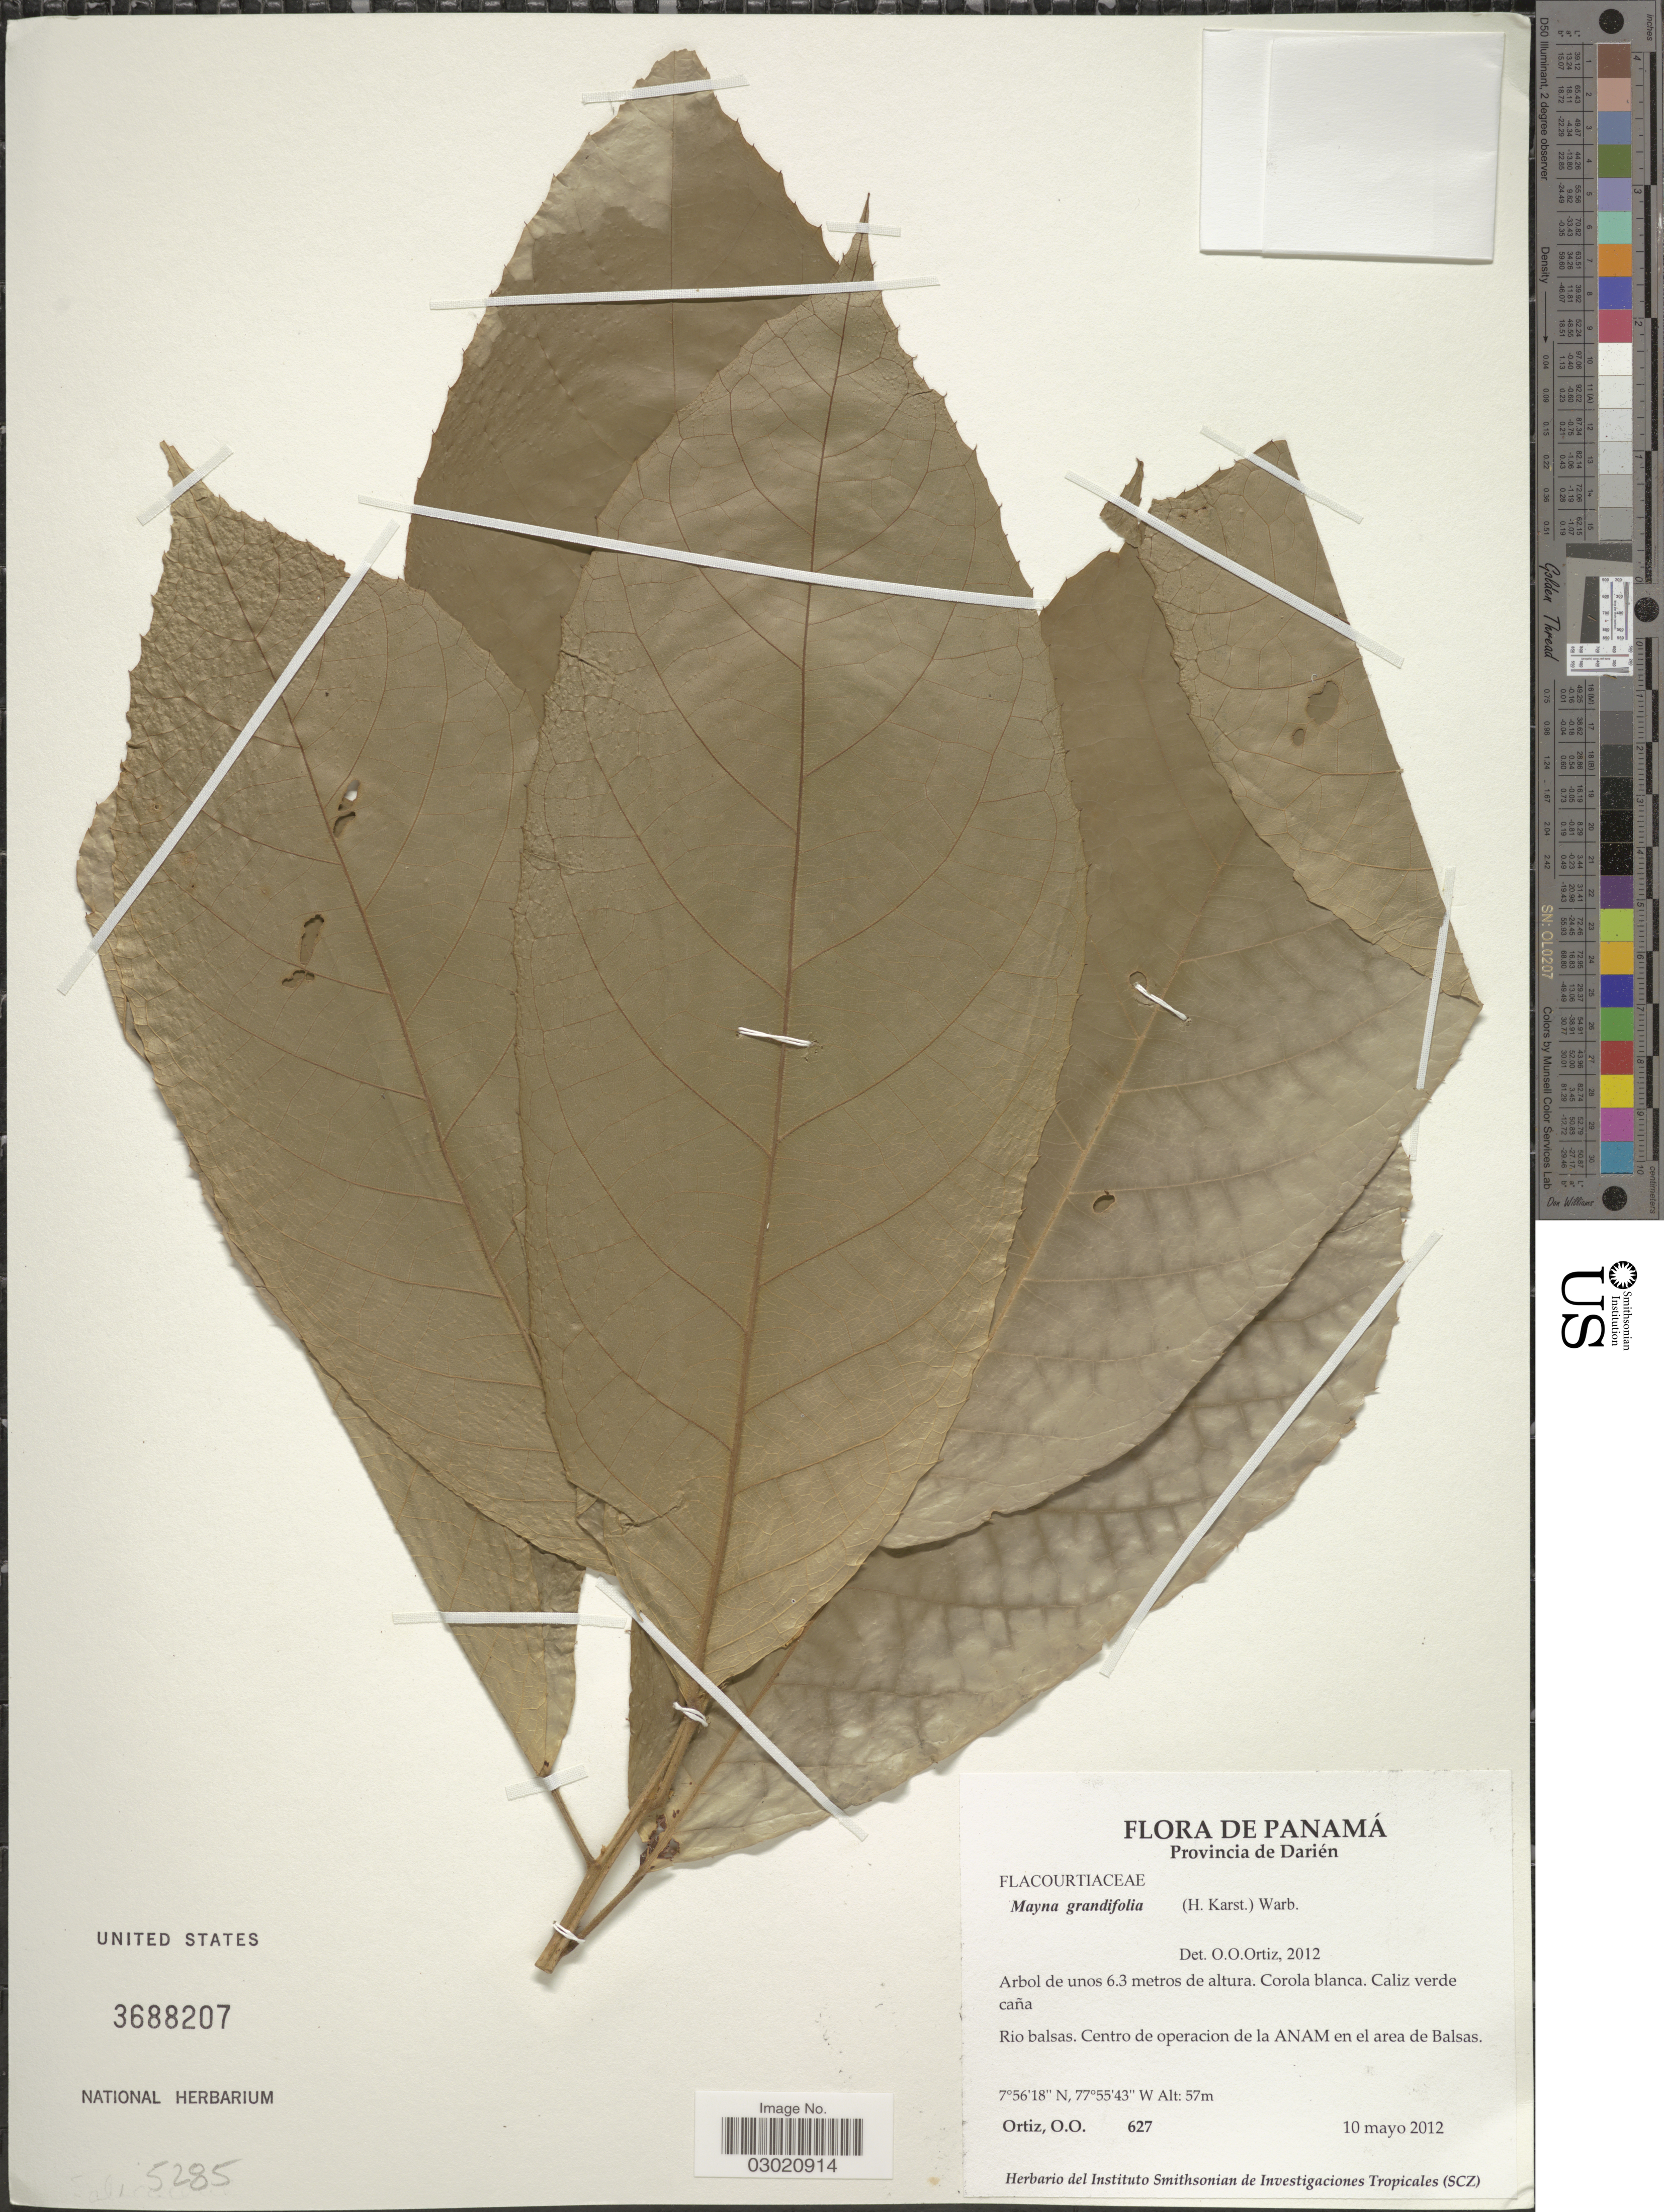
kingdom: Plantae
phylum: Tracheophyta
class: Magnoliopsida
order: Malpighiales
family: Achariaceae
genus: Mayna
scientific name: Mayna grandifolia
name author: (H. Karst.) Warb.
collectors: O. O. Ortiz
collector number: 627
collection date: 2012-05-10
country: Panama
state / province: Darién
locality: Rio balsas. Centro de operacion de la ANAM en el area de Balsas.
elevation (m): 57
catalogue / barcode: US 3688207